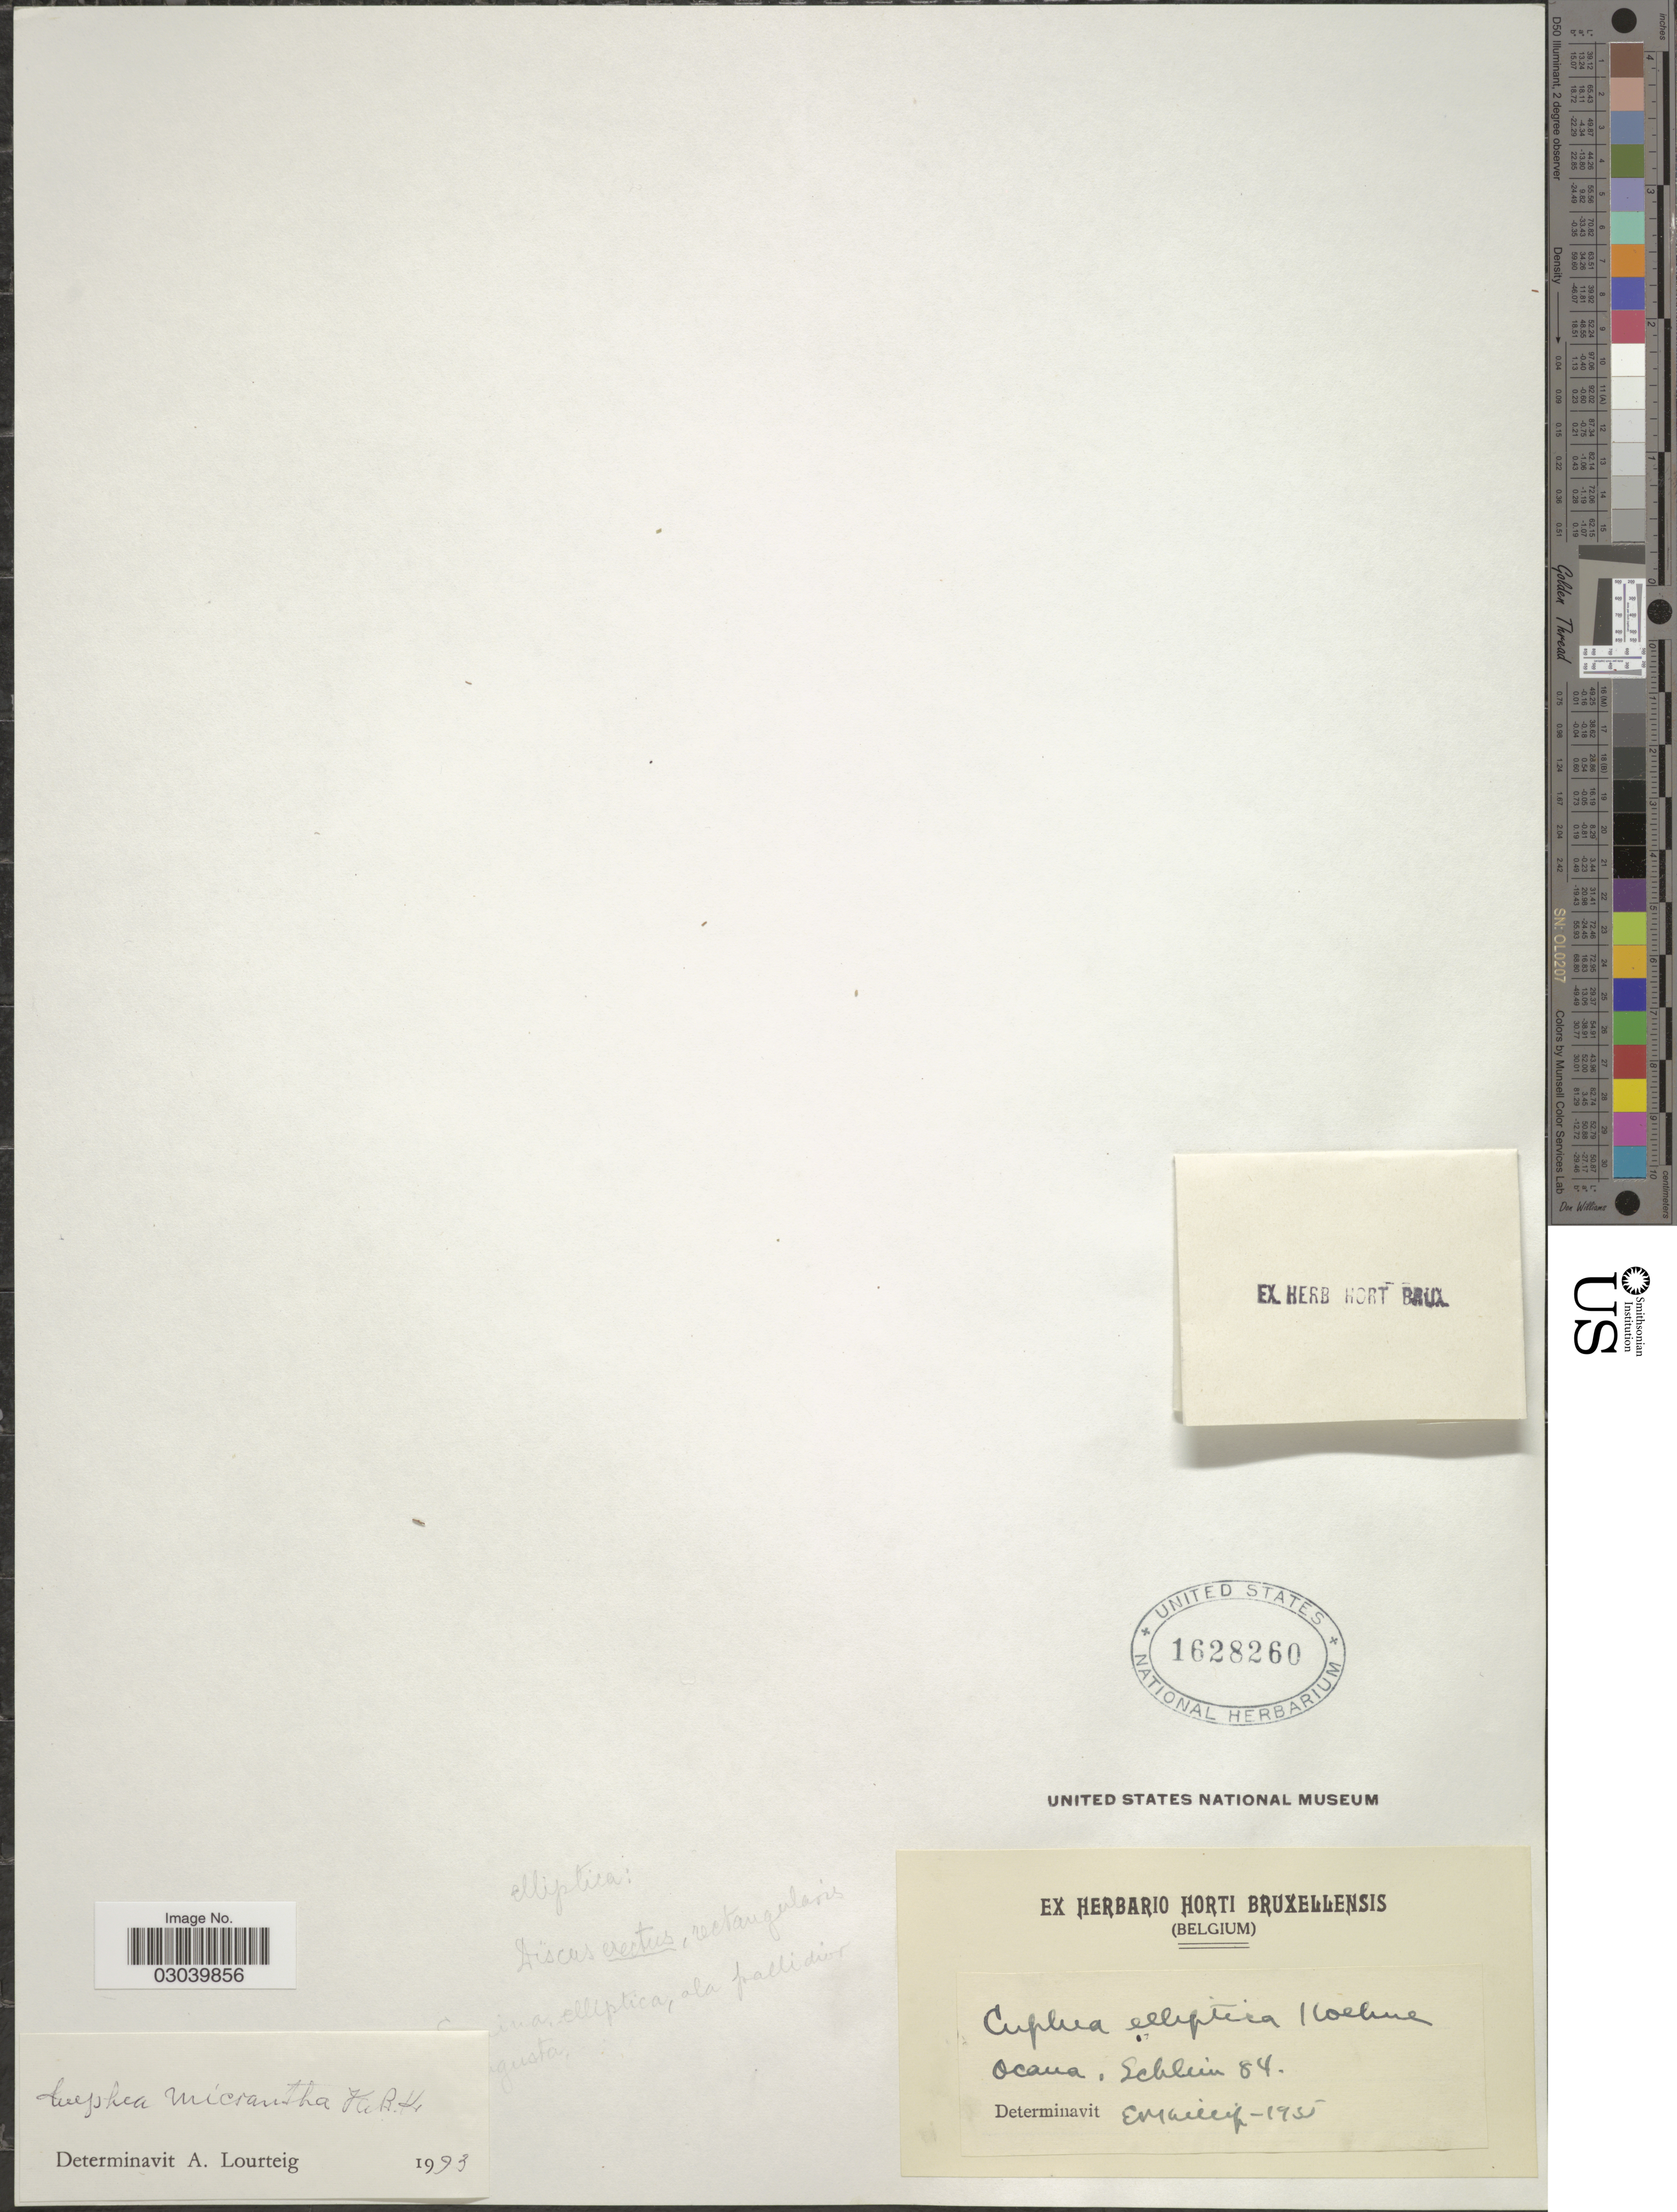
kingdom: Plantae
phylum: Tracheophyta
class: Magnoliopsida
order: Myrtales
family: Lythraceae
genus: Cuphea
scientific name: Cuphea micrantha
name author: Kunth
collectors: Schlim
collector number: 84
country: Colombia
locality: Ocana.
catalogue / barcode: US 1628260